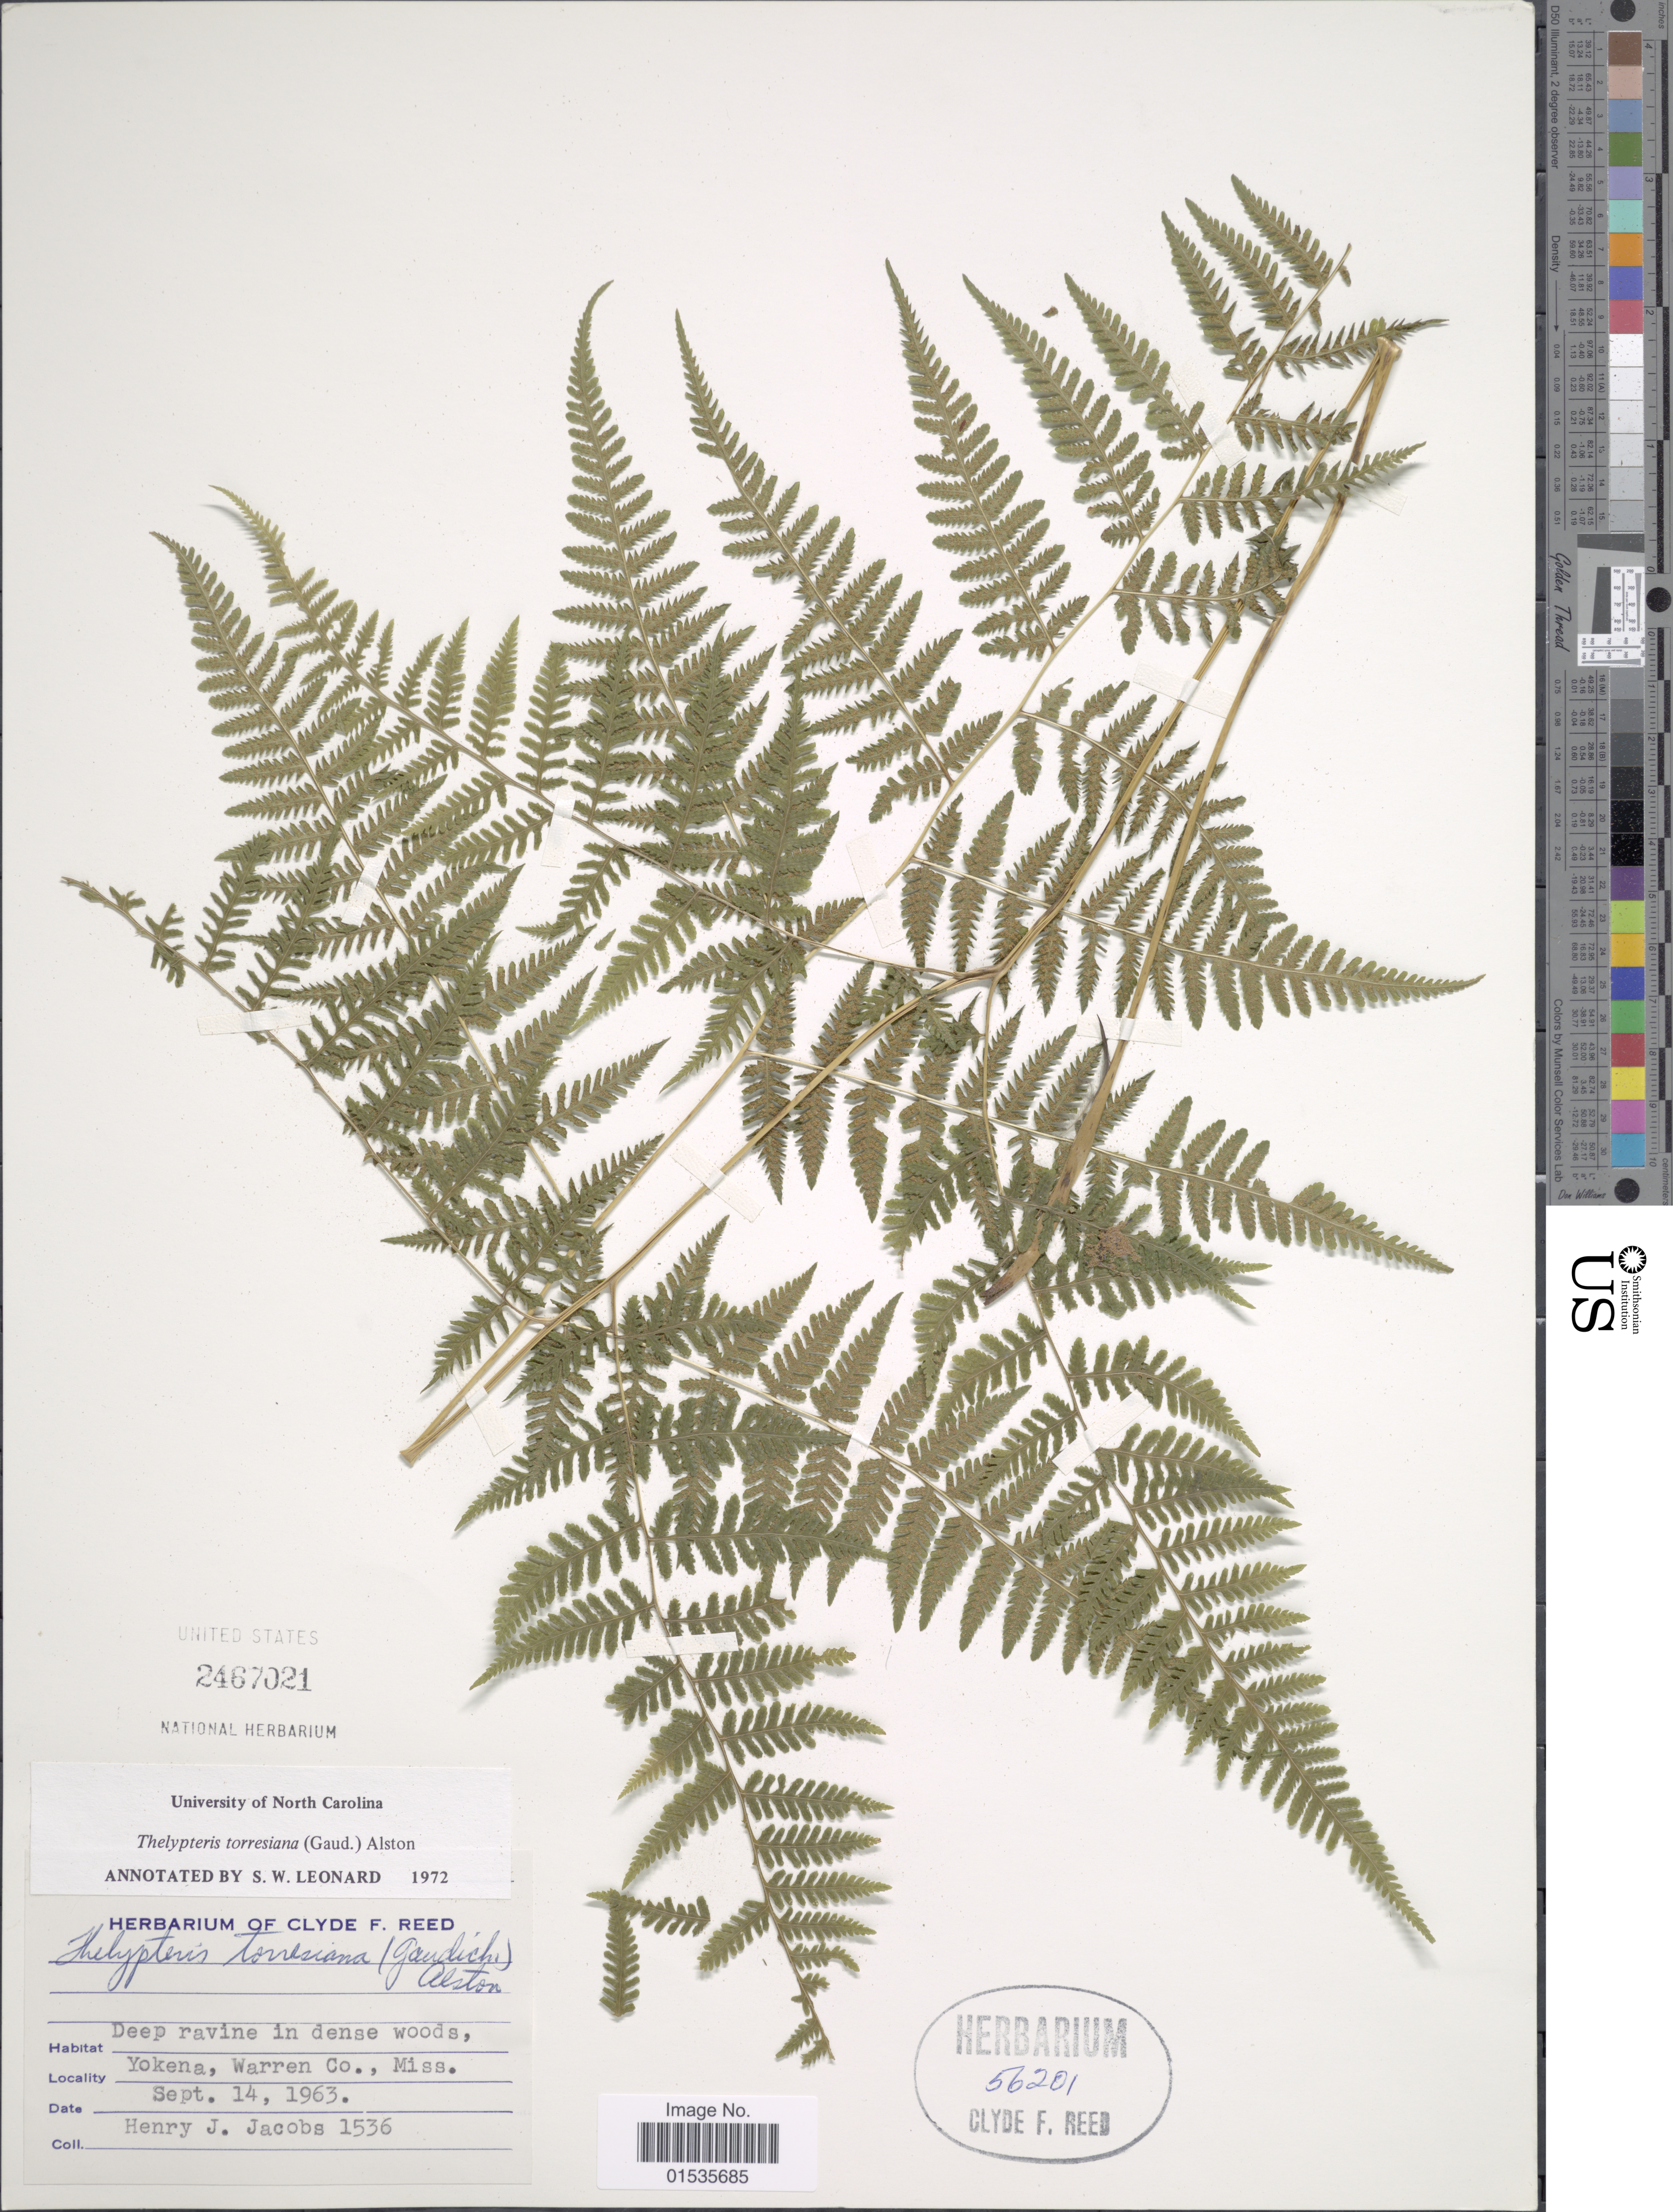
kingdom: Plantae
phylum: Tracheophyta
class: Polypodiopsida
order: Polypodiales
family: Thelypteridaceae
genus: Macrothelypteris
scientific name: Macrothelypteris torresiana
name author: (Gaudich.) Ching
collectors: H. Jacobs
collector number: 1536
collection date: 1963-09-14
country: United States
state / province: Mississippi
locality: Yokena, Warren Co.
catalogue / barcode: US 2467021